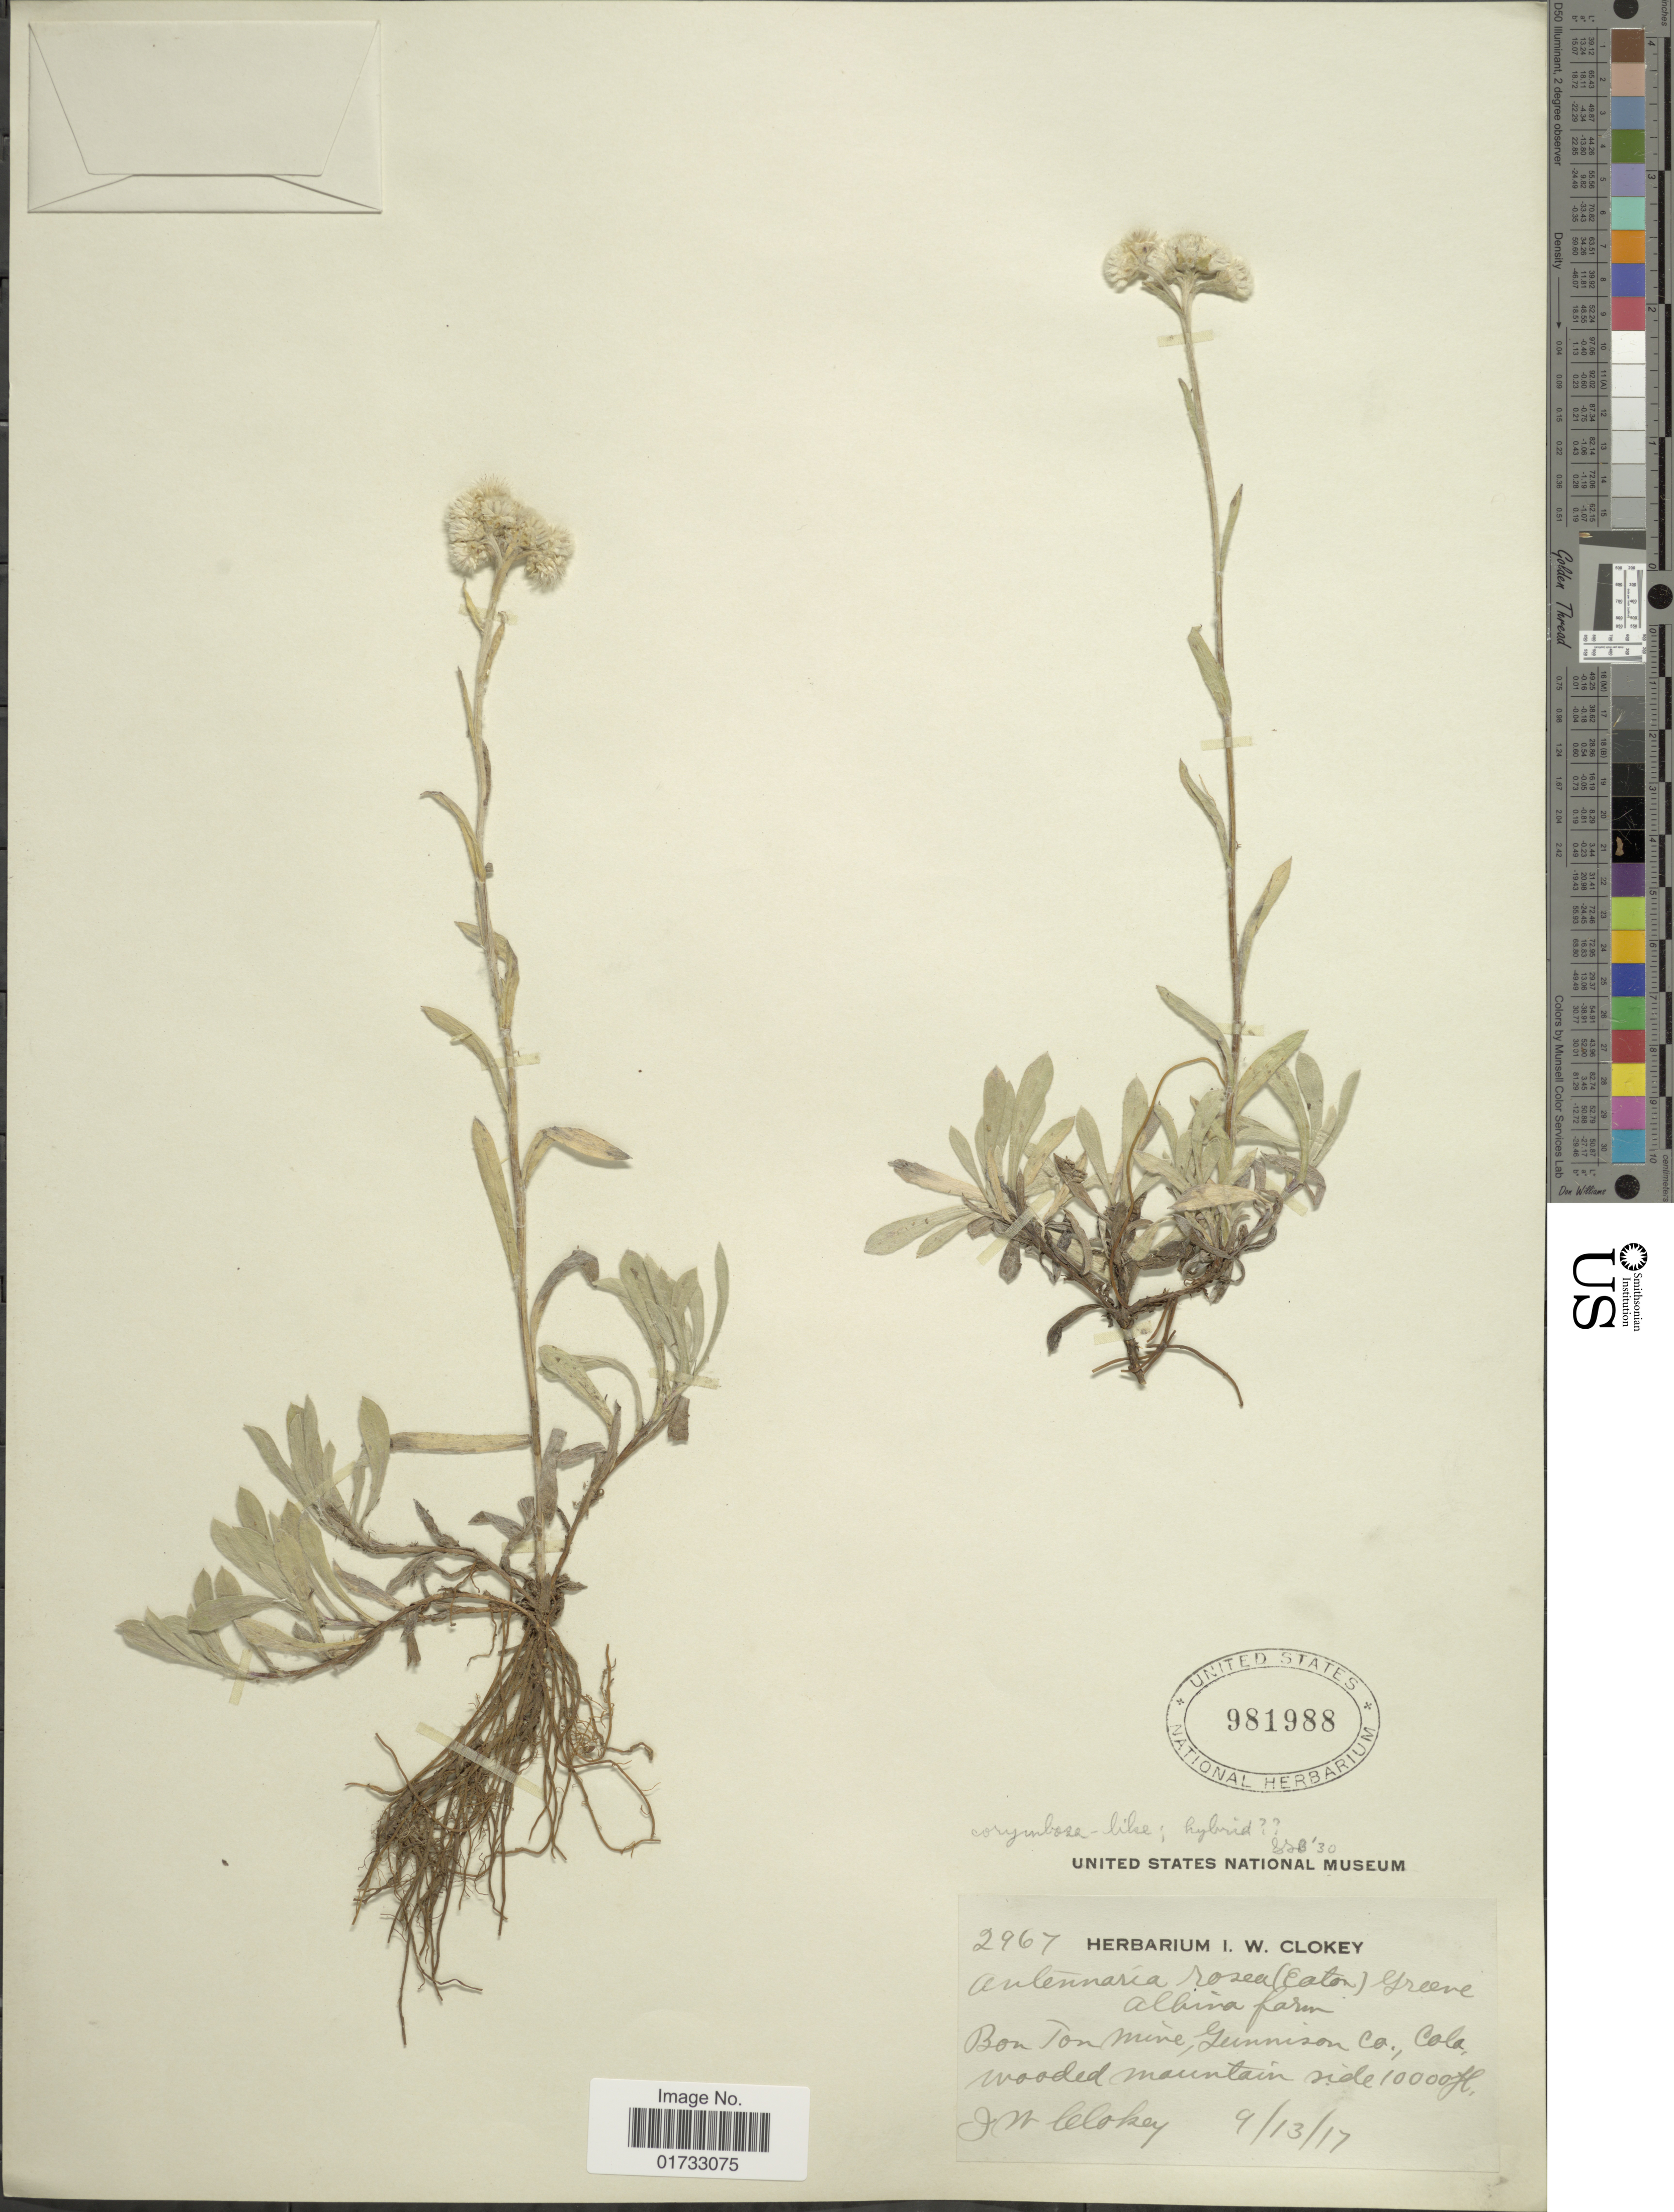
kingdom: Plantae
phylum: Tracheophyta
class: Magnoliopsida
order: Asterales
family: Asteraceae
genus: Antennaria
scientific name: Antennaria rosea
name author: Greene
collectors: J. Clokey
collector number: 2967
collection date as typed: Transcribed d/m/y: 13/9/17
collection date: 1917-09-13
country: United States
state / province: Colorado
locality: Bon Ton Mine, Gunnison Co, wooded mountain side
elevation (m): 3048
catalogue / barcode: US 981988